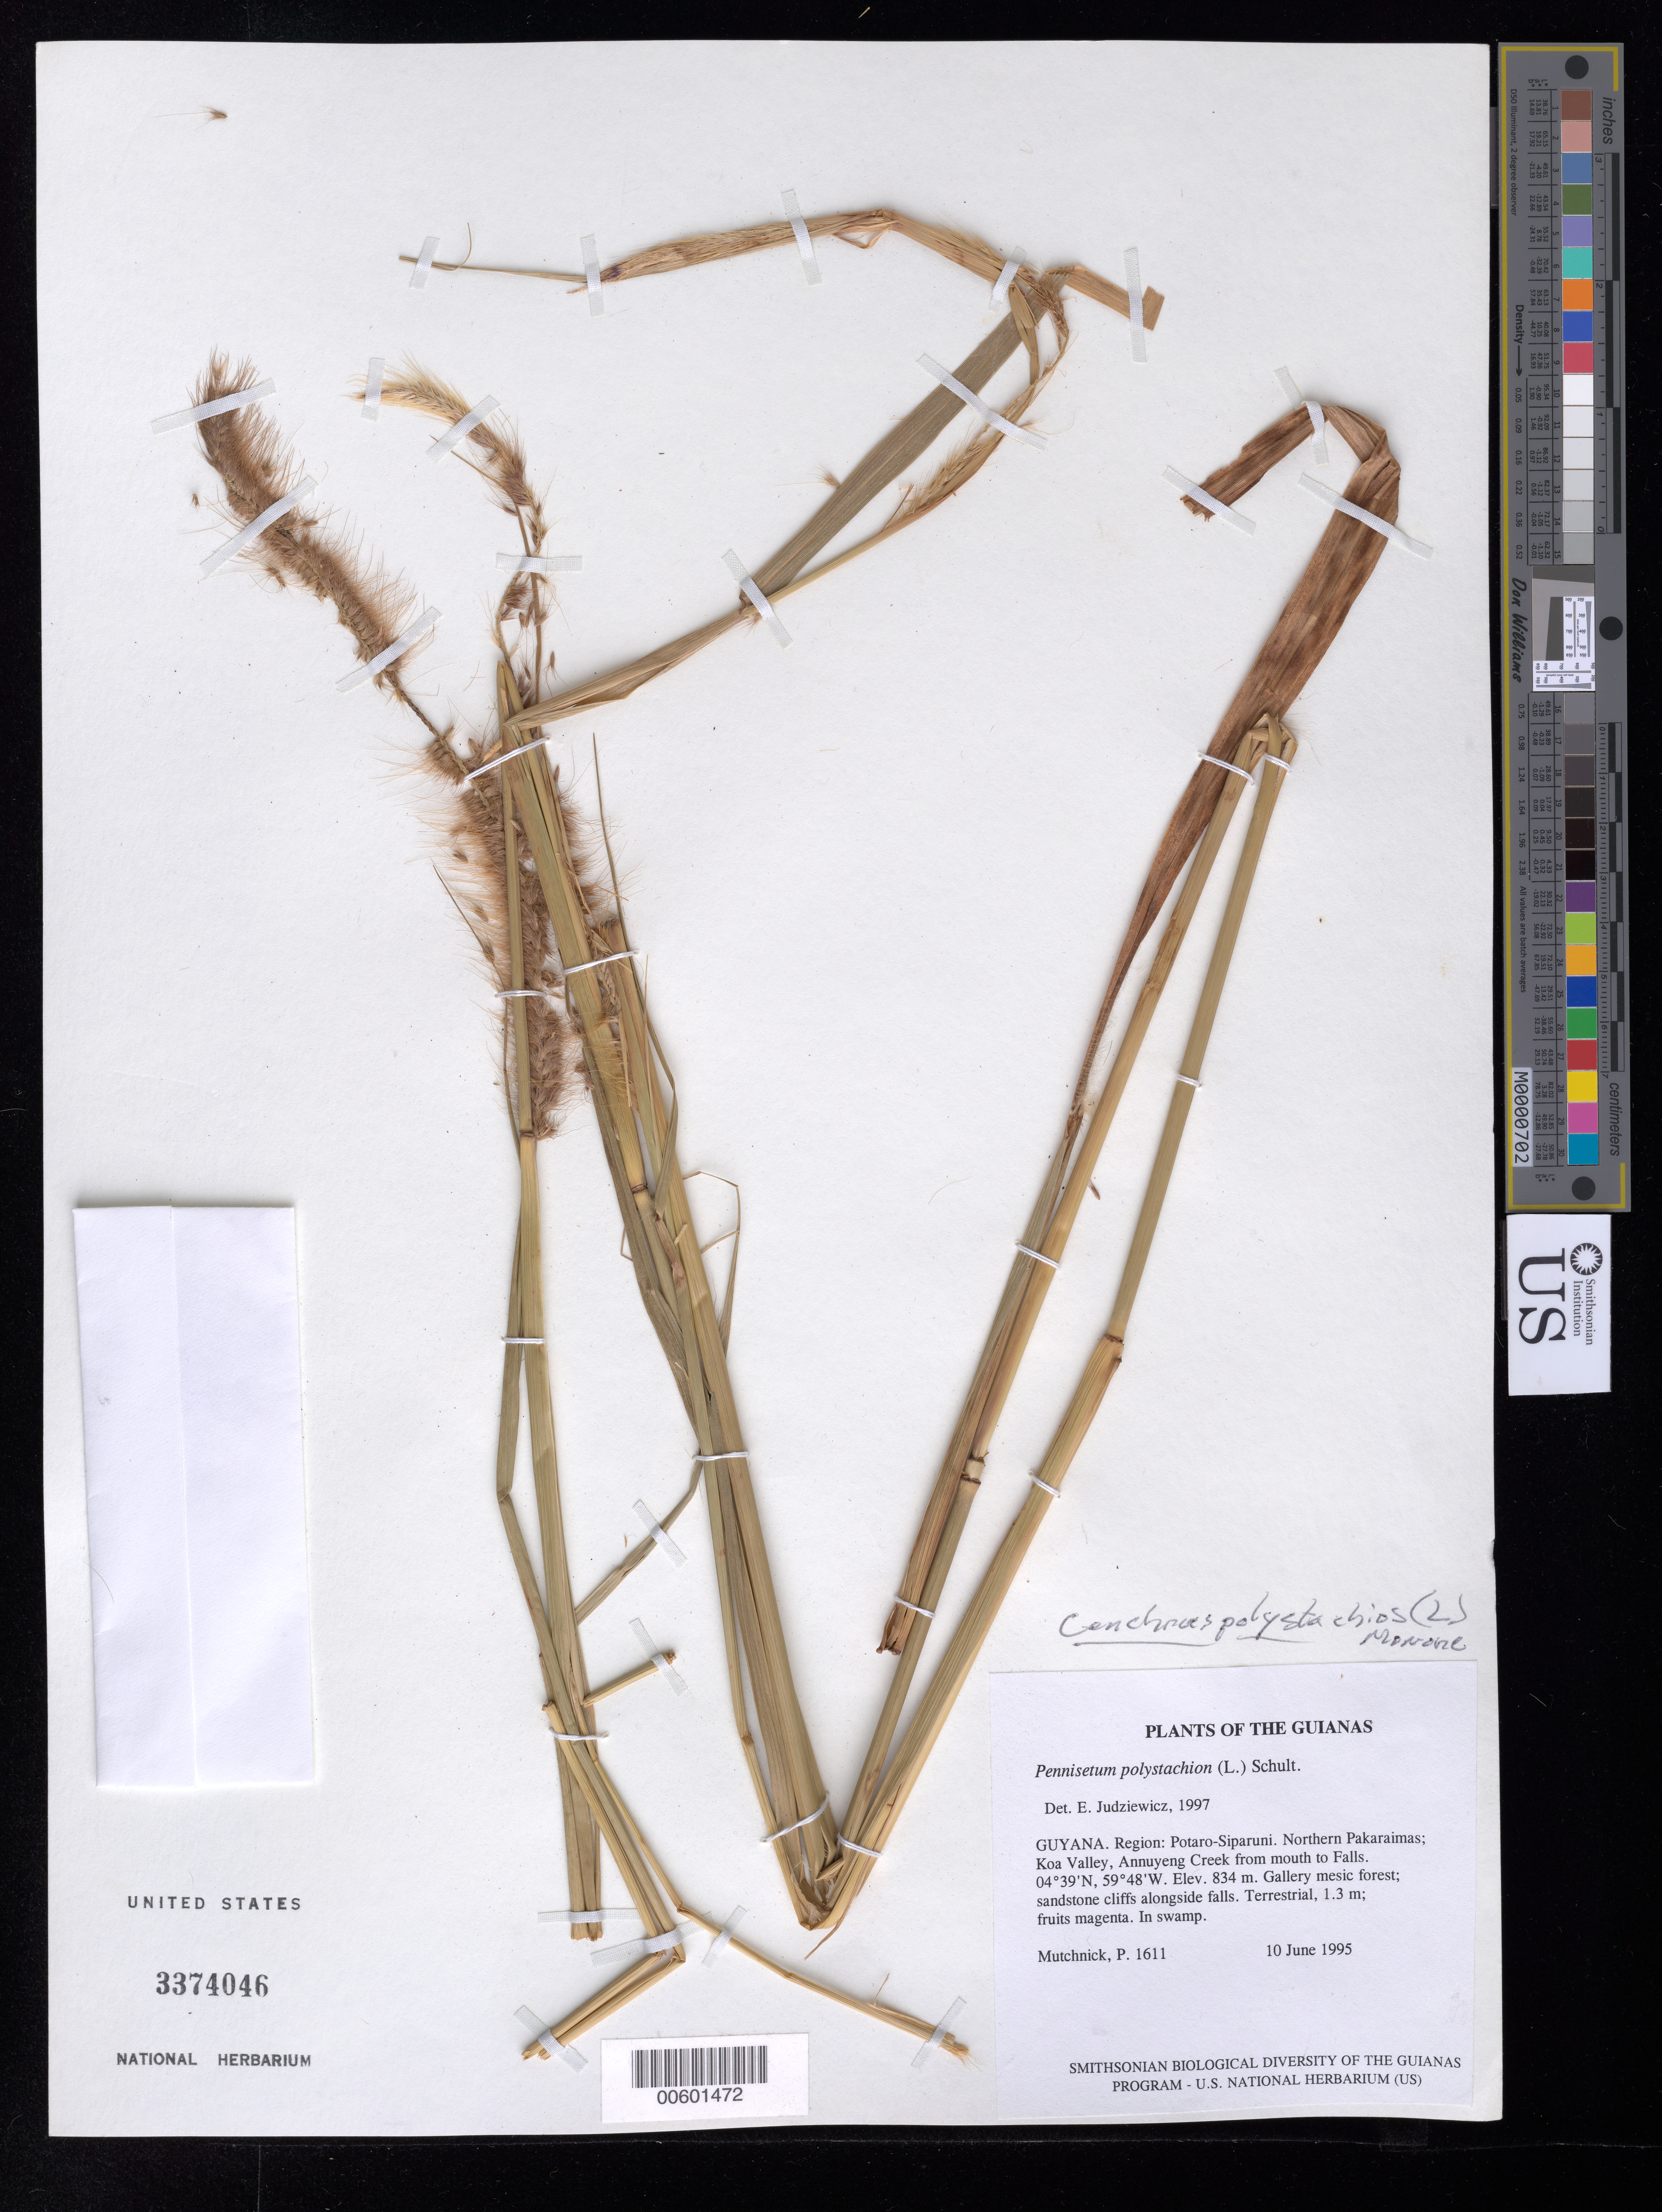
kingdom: Plantae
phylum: Tracheophyta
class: Liliopsida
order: Poales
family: Poaceae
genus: Cenchrus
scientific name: Cenchrus polystachios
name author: (L.) Morrone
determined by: Poaceae Reorganization Project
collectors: P. Mutchnick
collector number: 1611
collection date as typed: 10 June 1995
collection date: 1995-06-10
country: Guyana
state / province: Potaro-Siparuni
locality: Northern Pakaraimas; Koa Valley, Annuyeng Creek from mouth to Falls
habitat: Gallery mesic forest; sandstone cliffs alongside falls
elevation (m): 834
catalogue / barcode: US 3374046